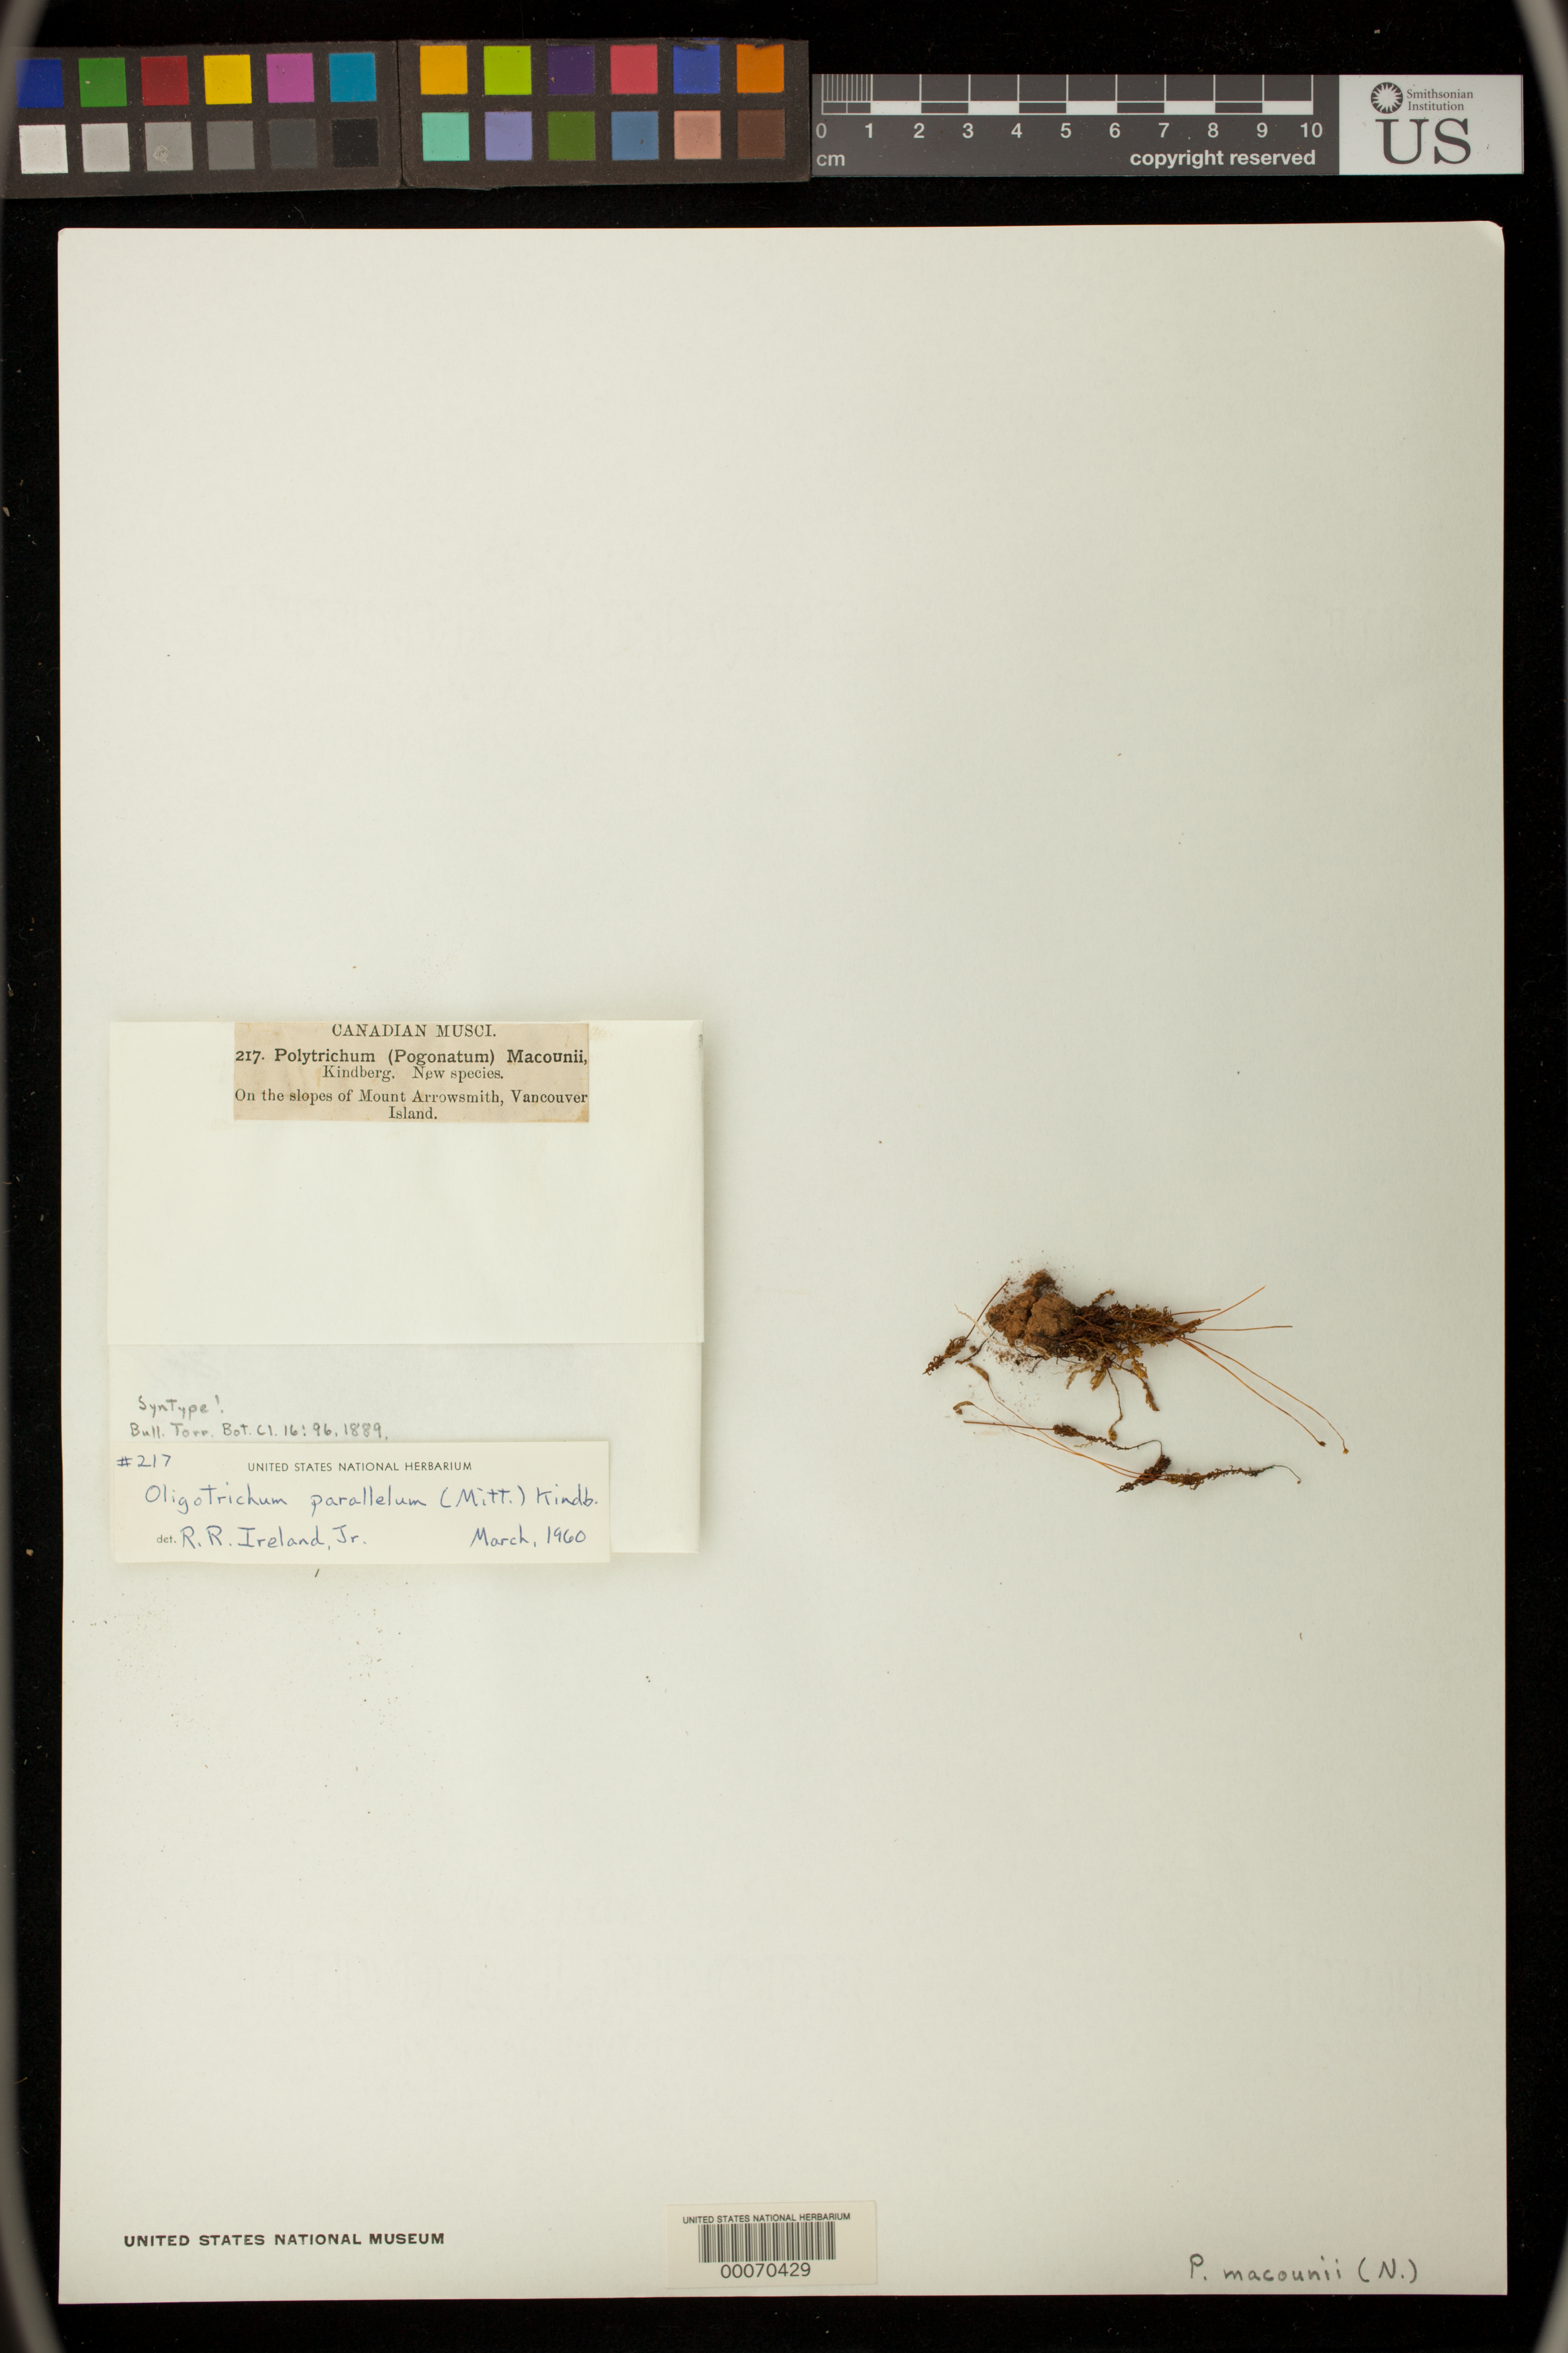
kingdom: Plantae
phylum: Bryophyta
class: Polytrichopsida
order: Polytrichales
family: Polytrichaceae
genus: Polytrichum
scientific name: Polytrichum macounii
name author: Kindb.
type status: Syntype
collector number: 217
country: Canada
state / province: British Columbia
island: Vancouver Island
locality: Mt. Arrowsmith.